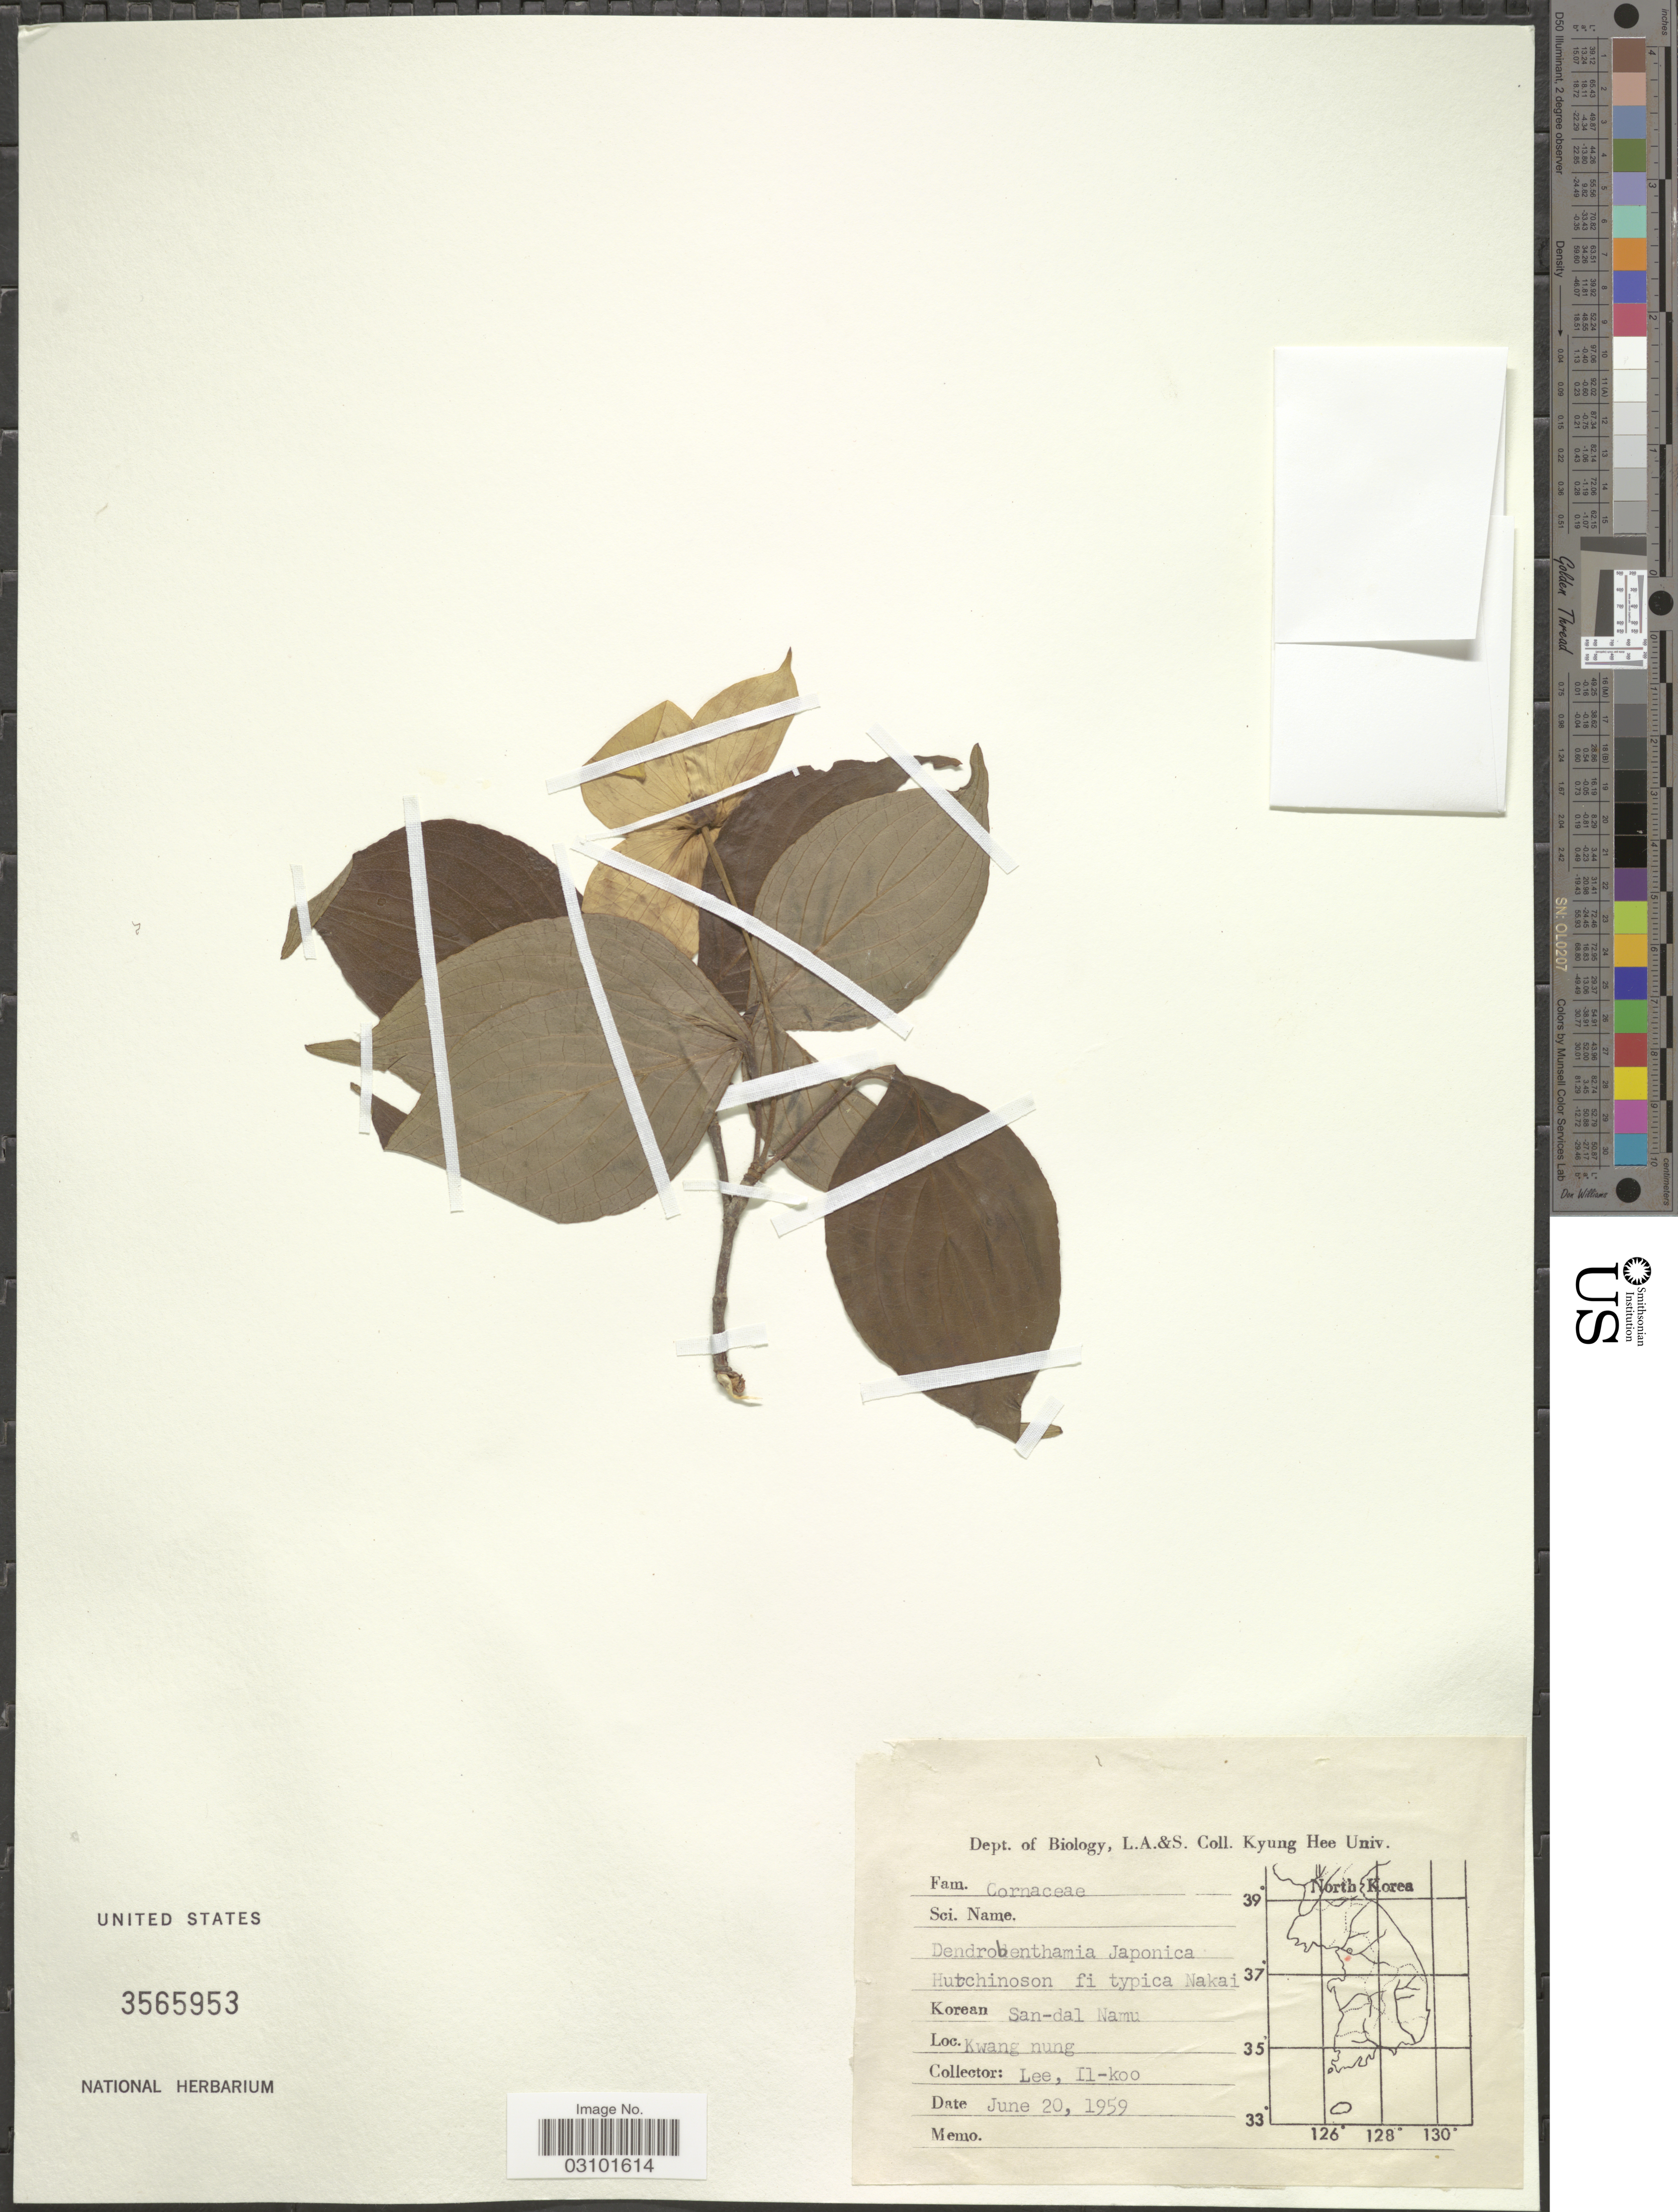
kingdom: Plantae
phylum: Tracheophyta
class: Magnoliopsida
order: Cornales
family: Cornaceae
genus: Cornus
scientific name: Cornus kousa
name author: F. Buerger ex Miq.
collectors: Il-Ko Lee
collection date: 1959-06-20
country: South Korea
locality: Kwang nung.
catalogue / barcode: US 3565953